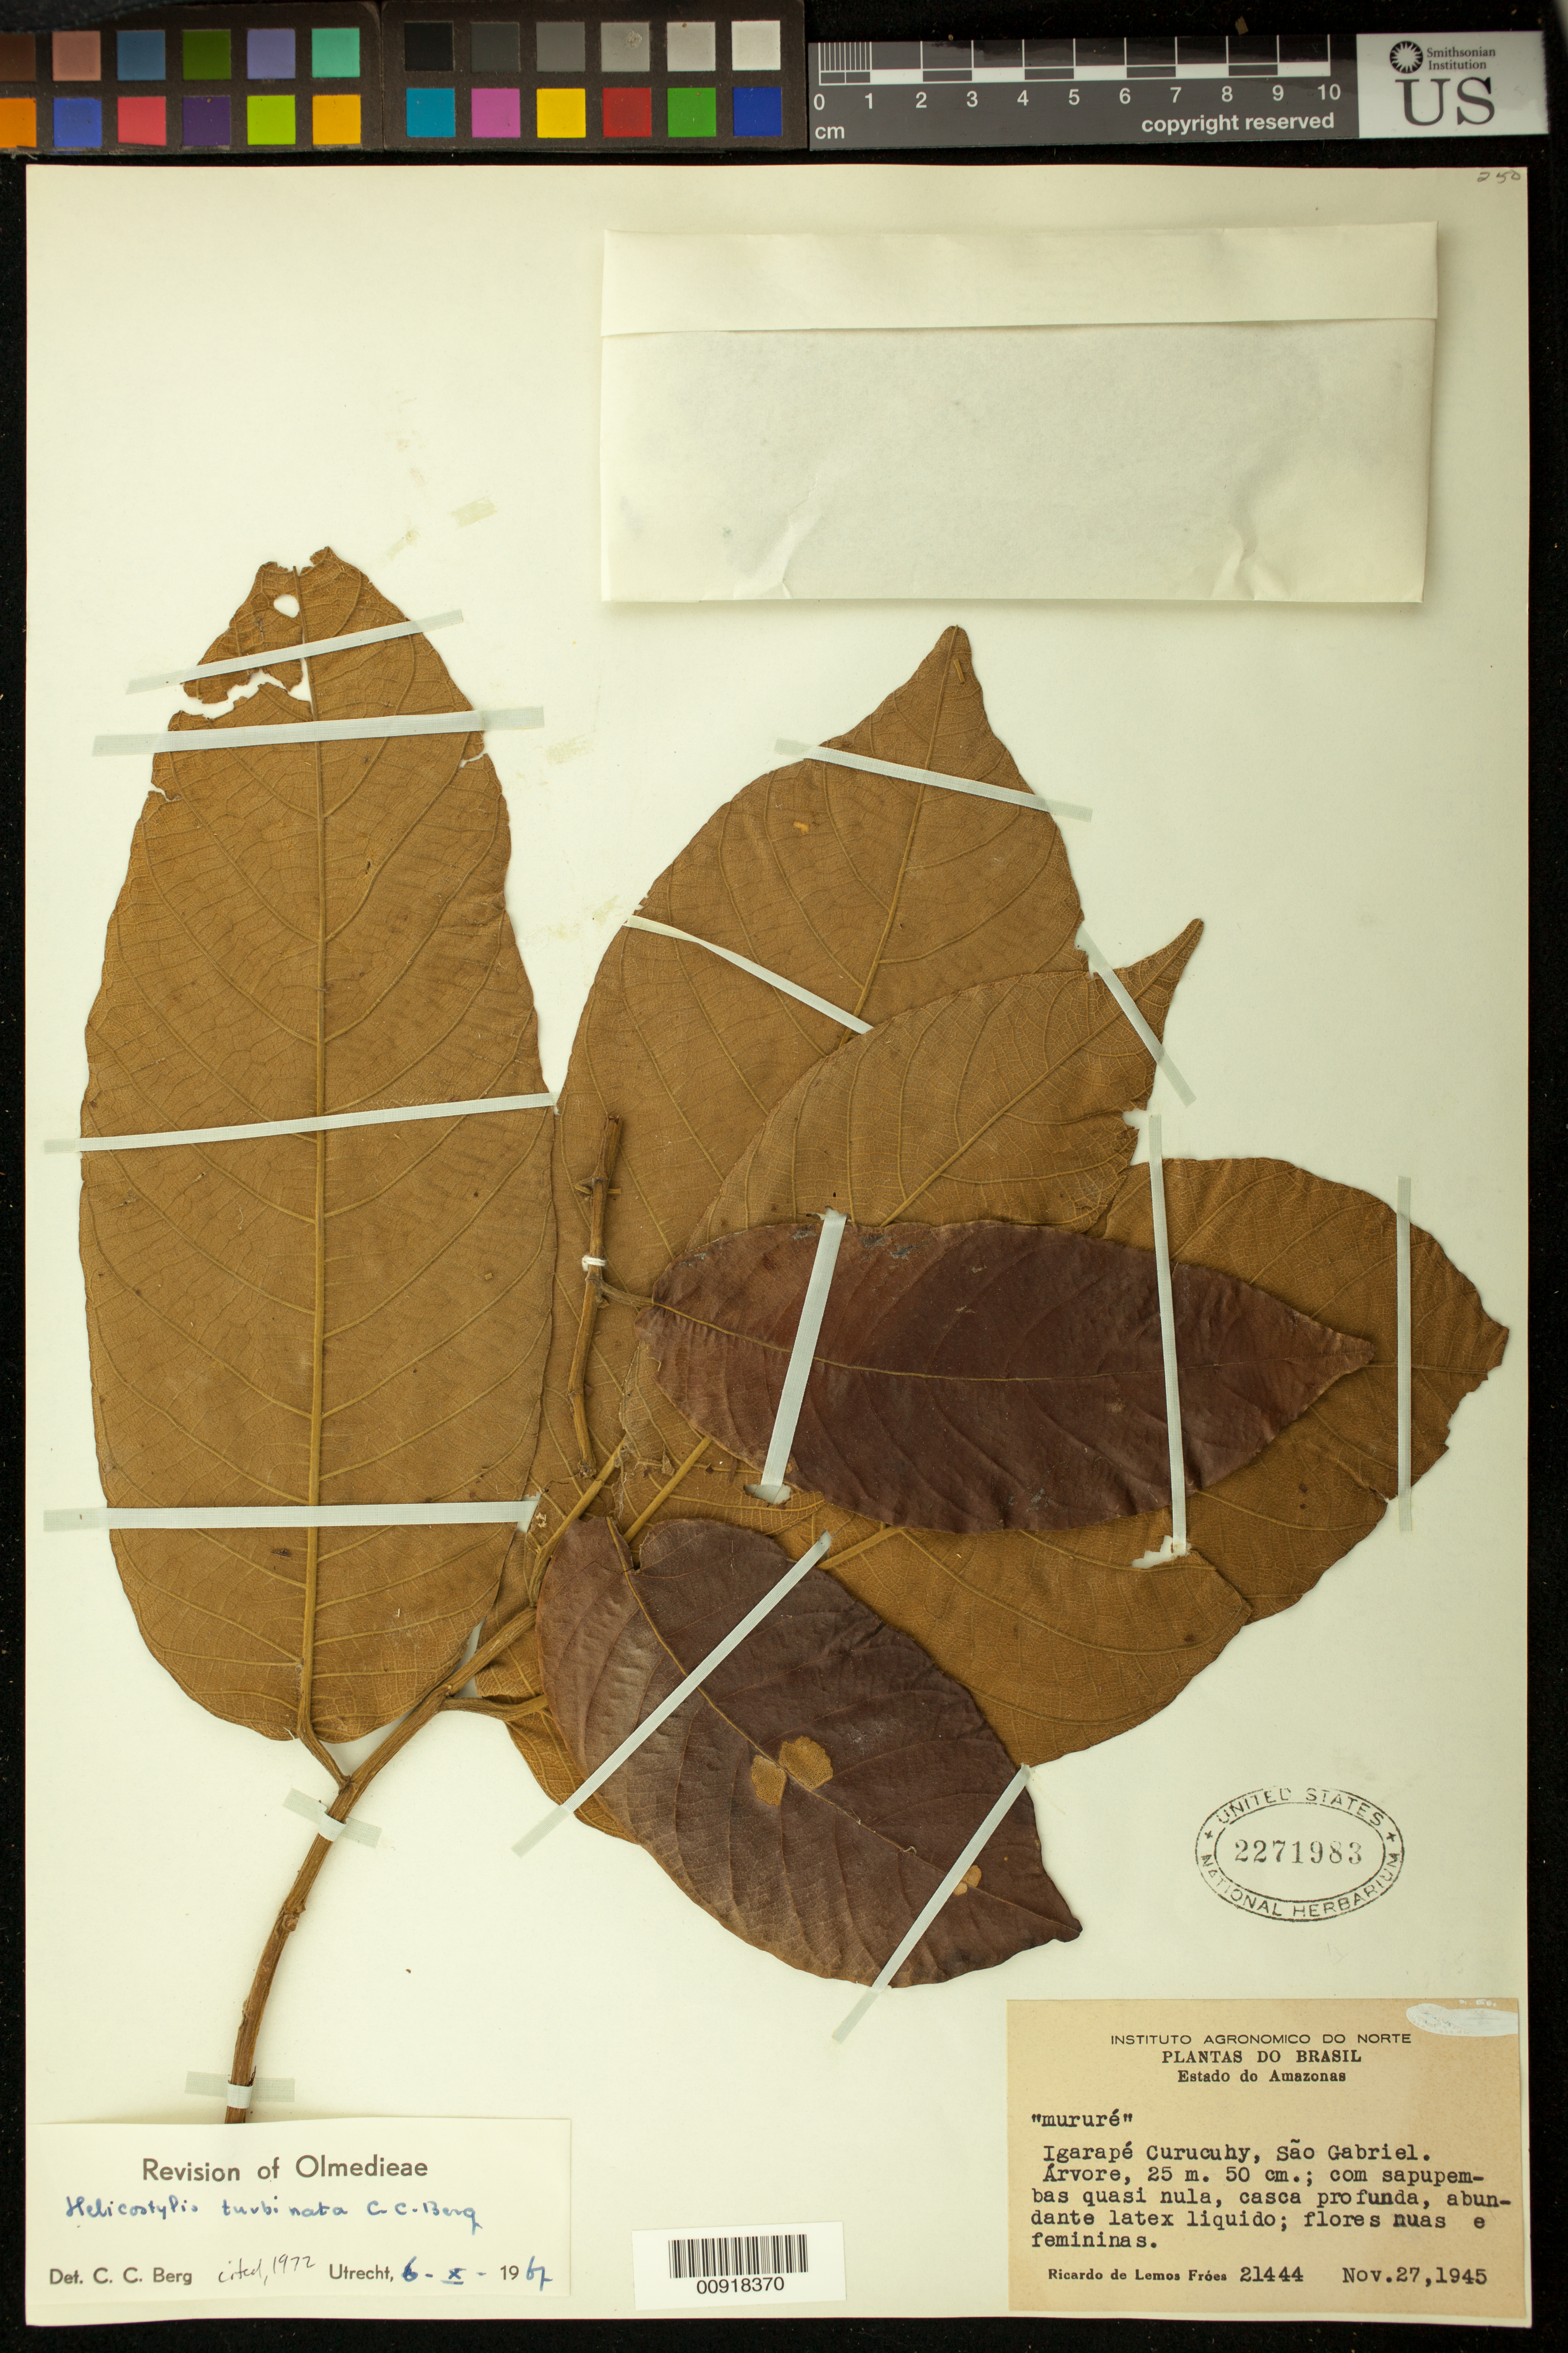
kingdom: Plantae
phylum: Tracheophyta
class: Magnoliopsida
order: Rosales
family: Moraceae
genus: Helicostylis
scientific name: Helicostylis turbinata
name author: C.C. Berg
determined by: Berg, C. C.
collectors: R. L. Fróes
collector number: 21444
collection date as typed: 27-Nov-45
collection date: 1945-11-27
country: Brazil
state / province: Amazonas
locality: Igarapé Curucuhy, Sao Gabriel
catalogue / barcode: US 2271983